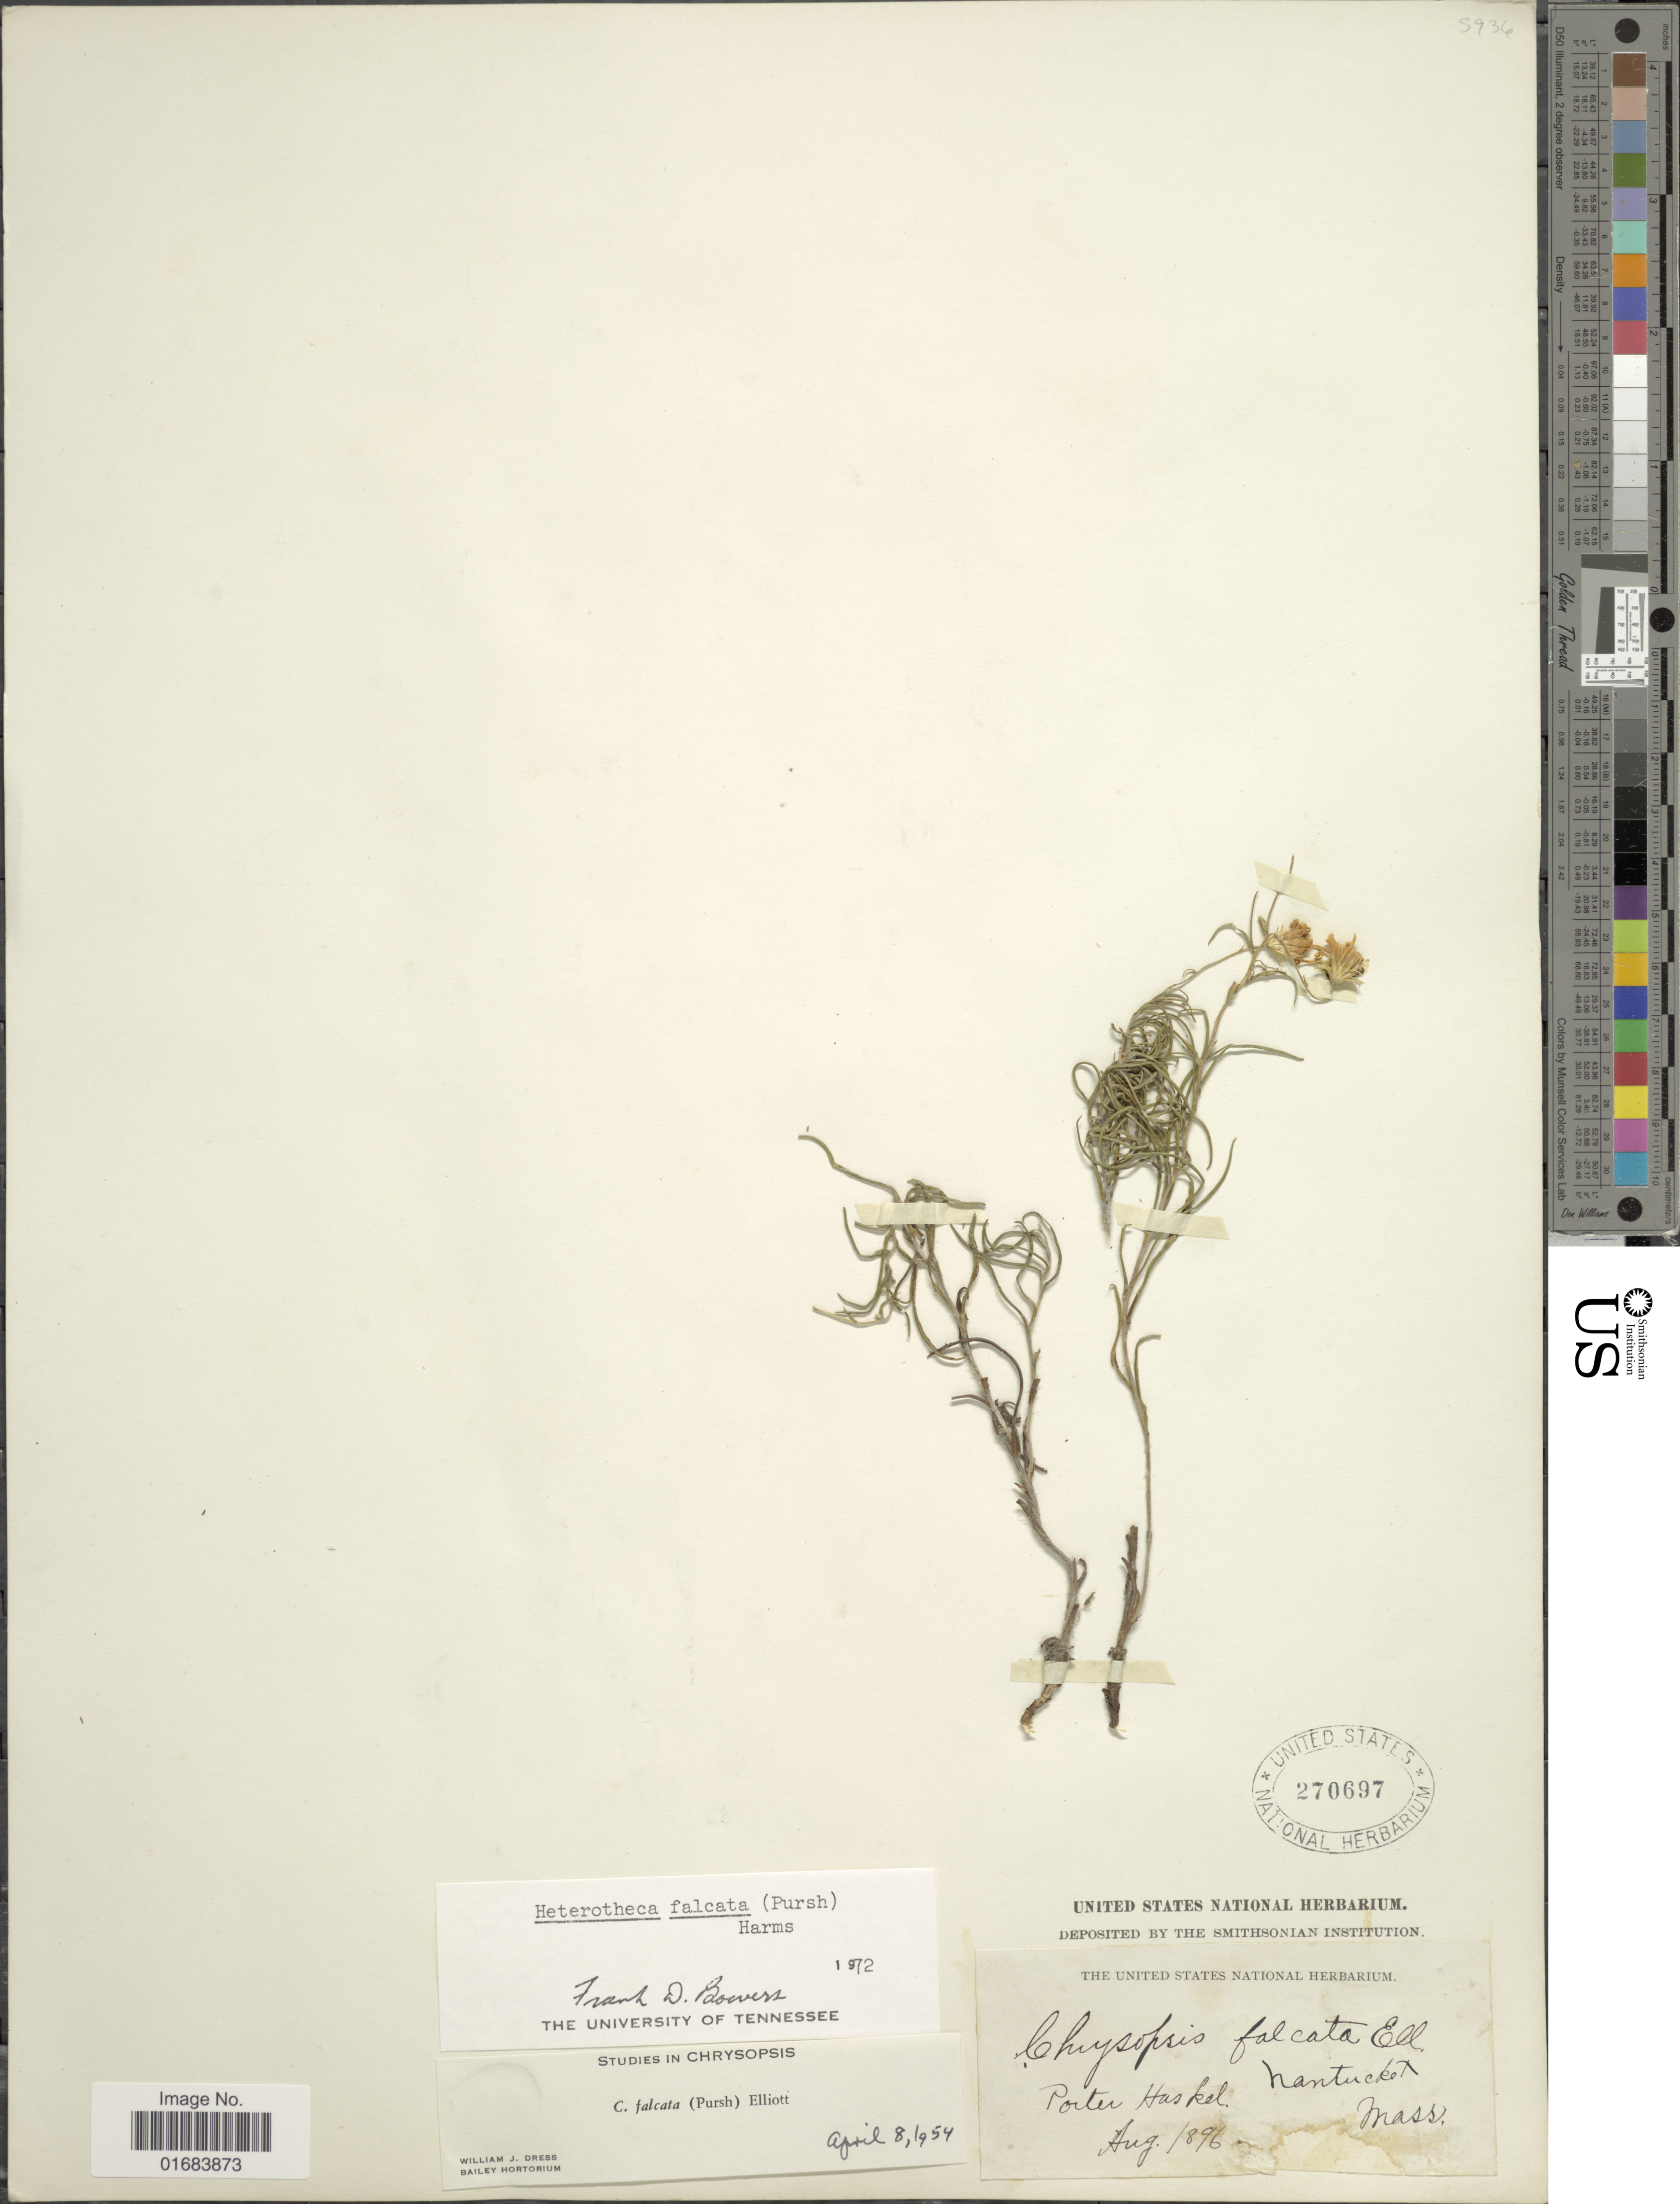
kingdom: Plantae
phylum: Tracheophyta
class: Magnoliopsida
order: Asterales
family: Asteraceae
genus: Pityopsis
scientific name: Pityopsis falcata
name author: (Pursh) Nutt.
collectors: P. Haskel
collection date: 1896-08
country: United States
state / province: Massachusetts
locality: Nantucket.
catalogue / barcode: US 270697